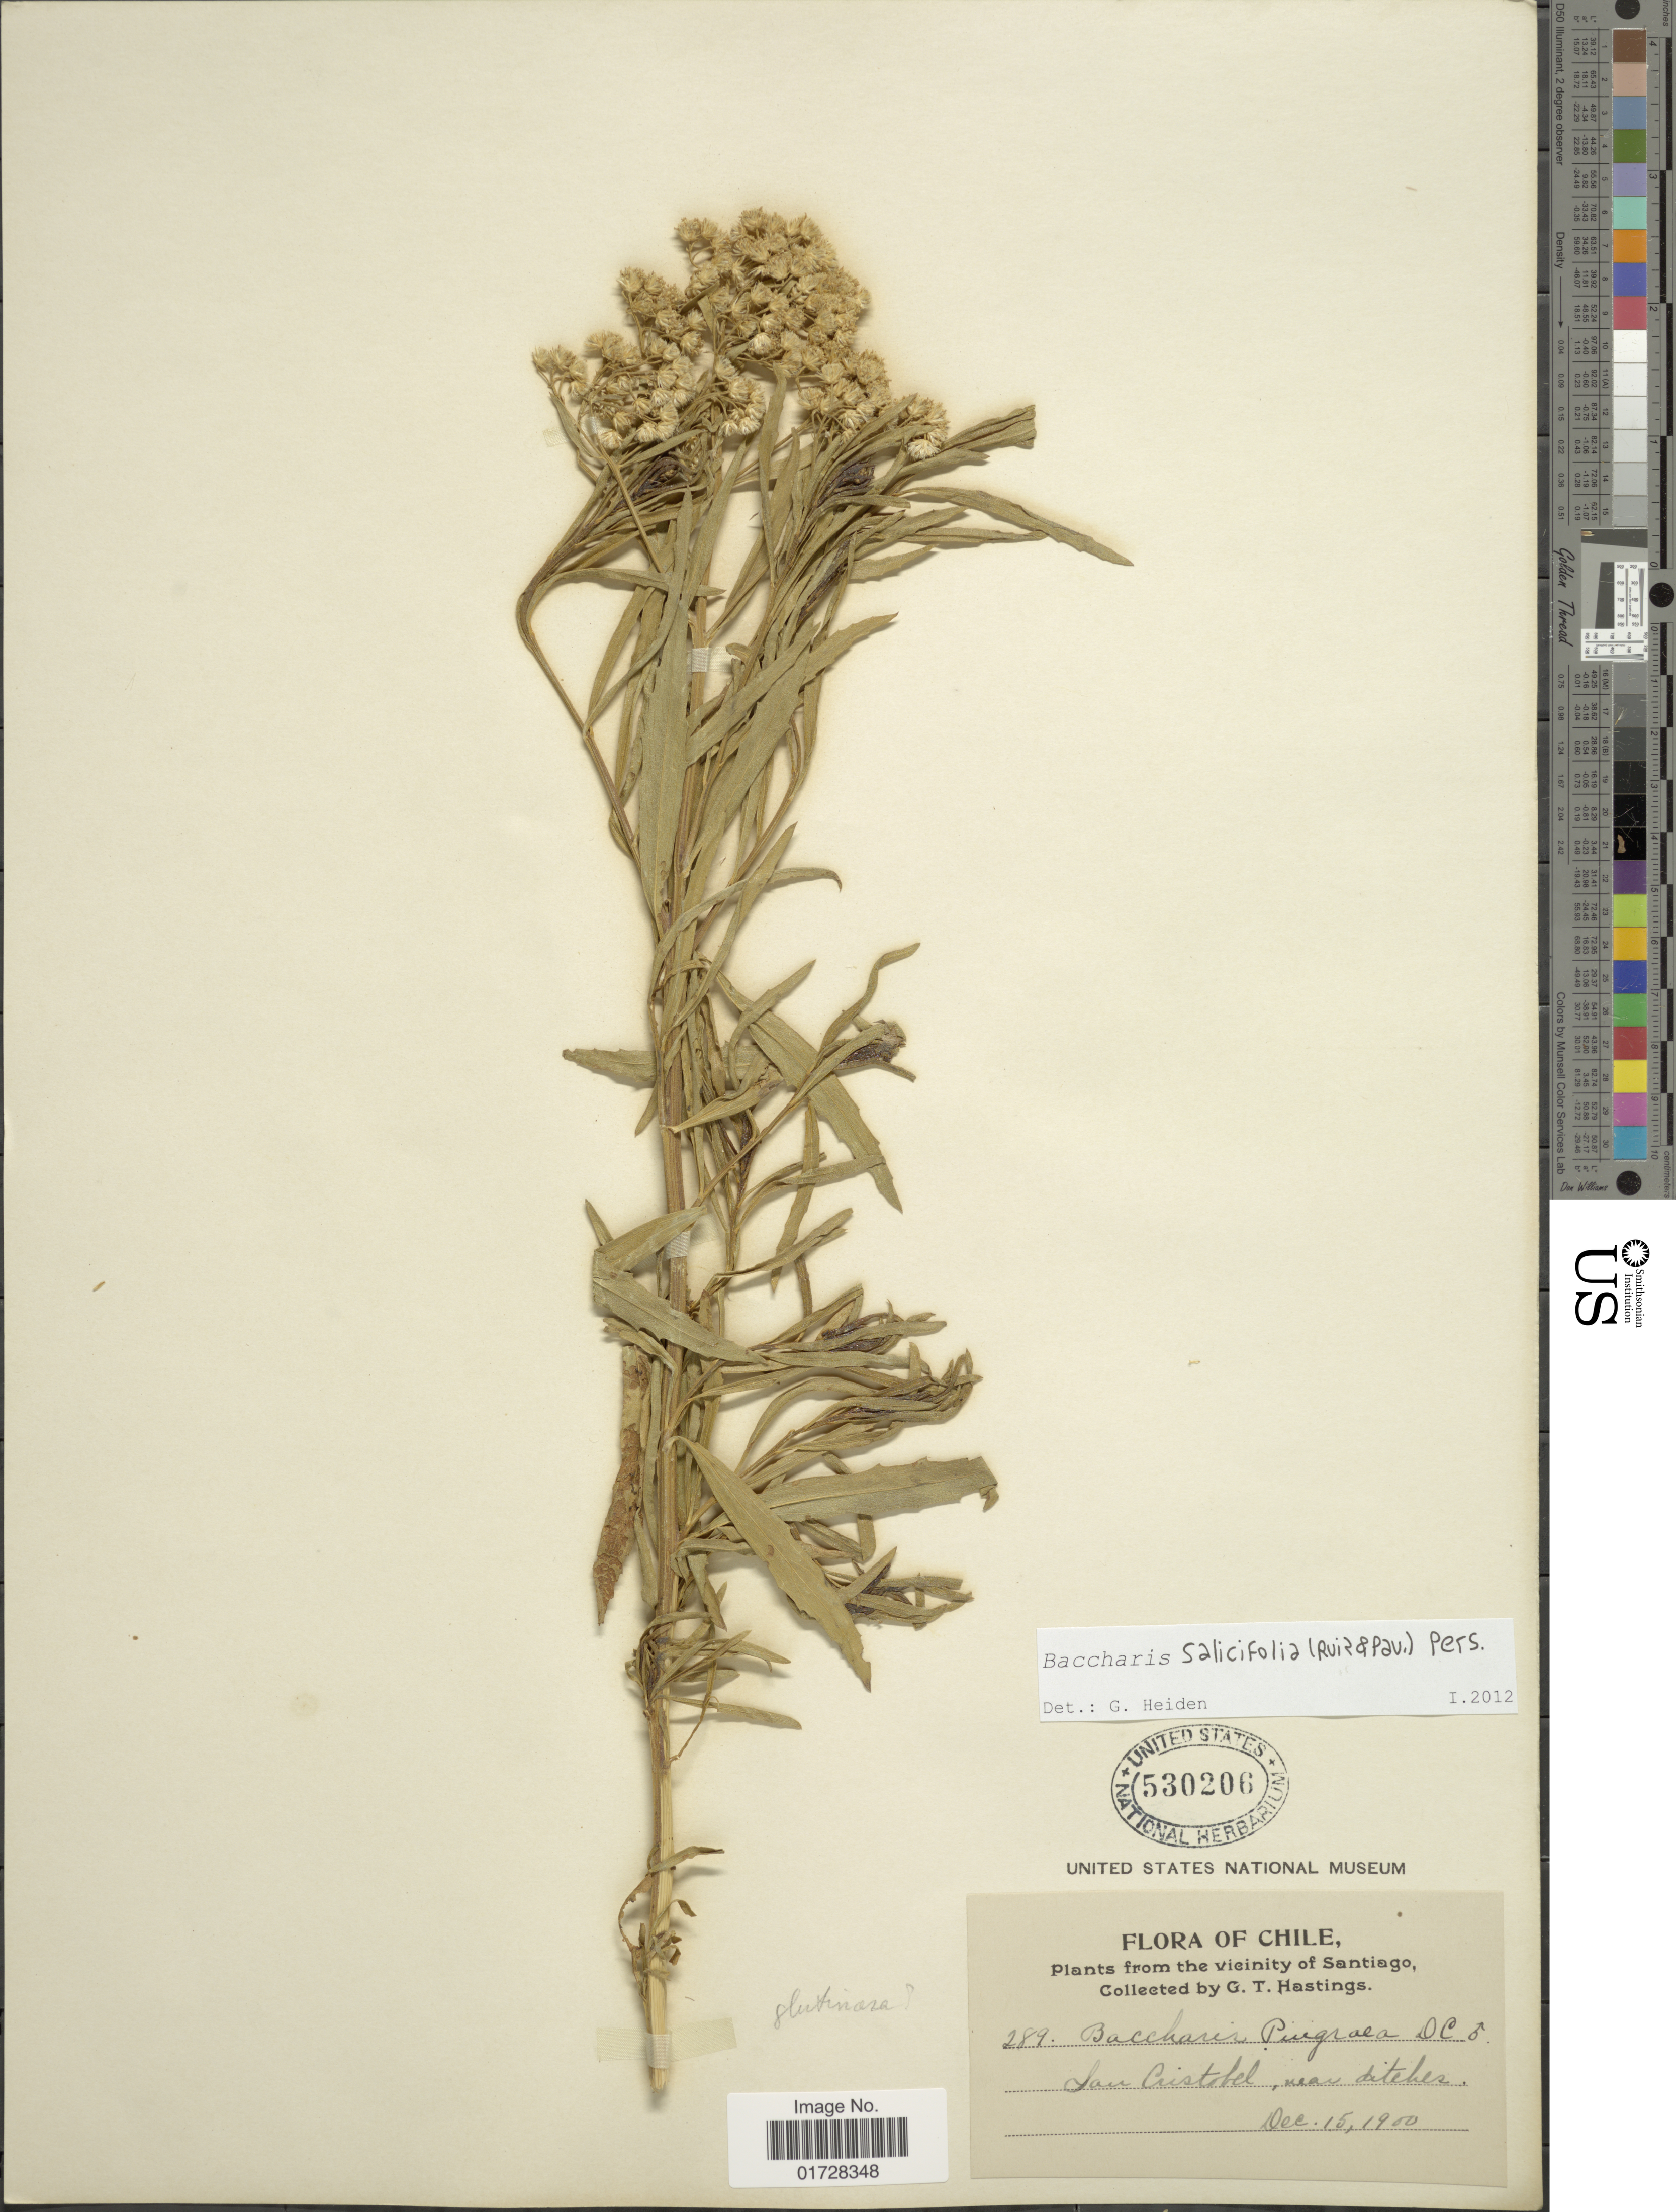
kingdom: Plantae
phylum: Tracheophyta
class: Magnoliopsida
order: Asterales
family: Asteraceae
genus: Baccharis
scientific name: Baccharis salicifolia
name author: (Ruiz & Pav.) Pers.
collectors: G. Hastings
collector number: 289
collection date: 1900-12-15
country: Chile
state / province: Región Metropolitana (RM)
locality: Vicinity of Santiago, San Cristobal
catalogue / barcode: US 530206